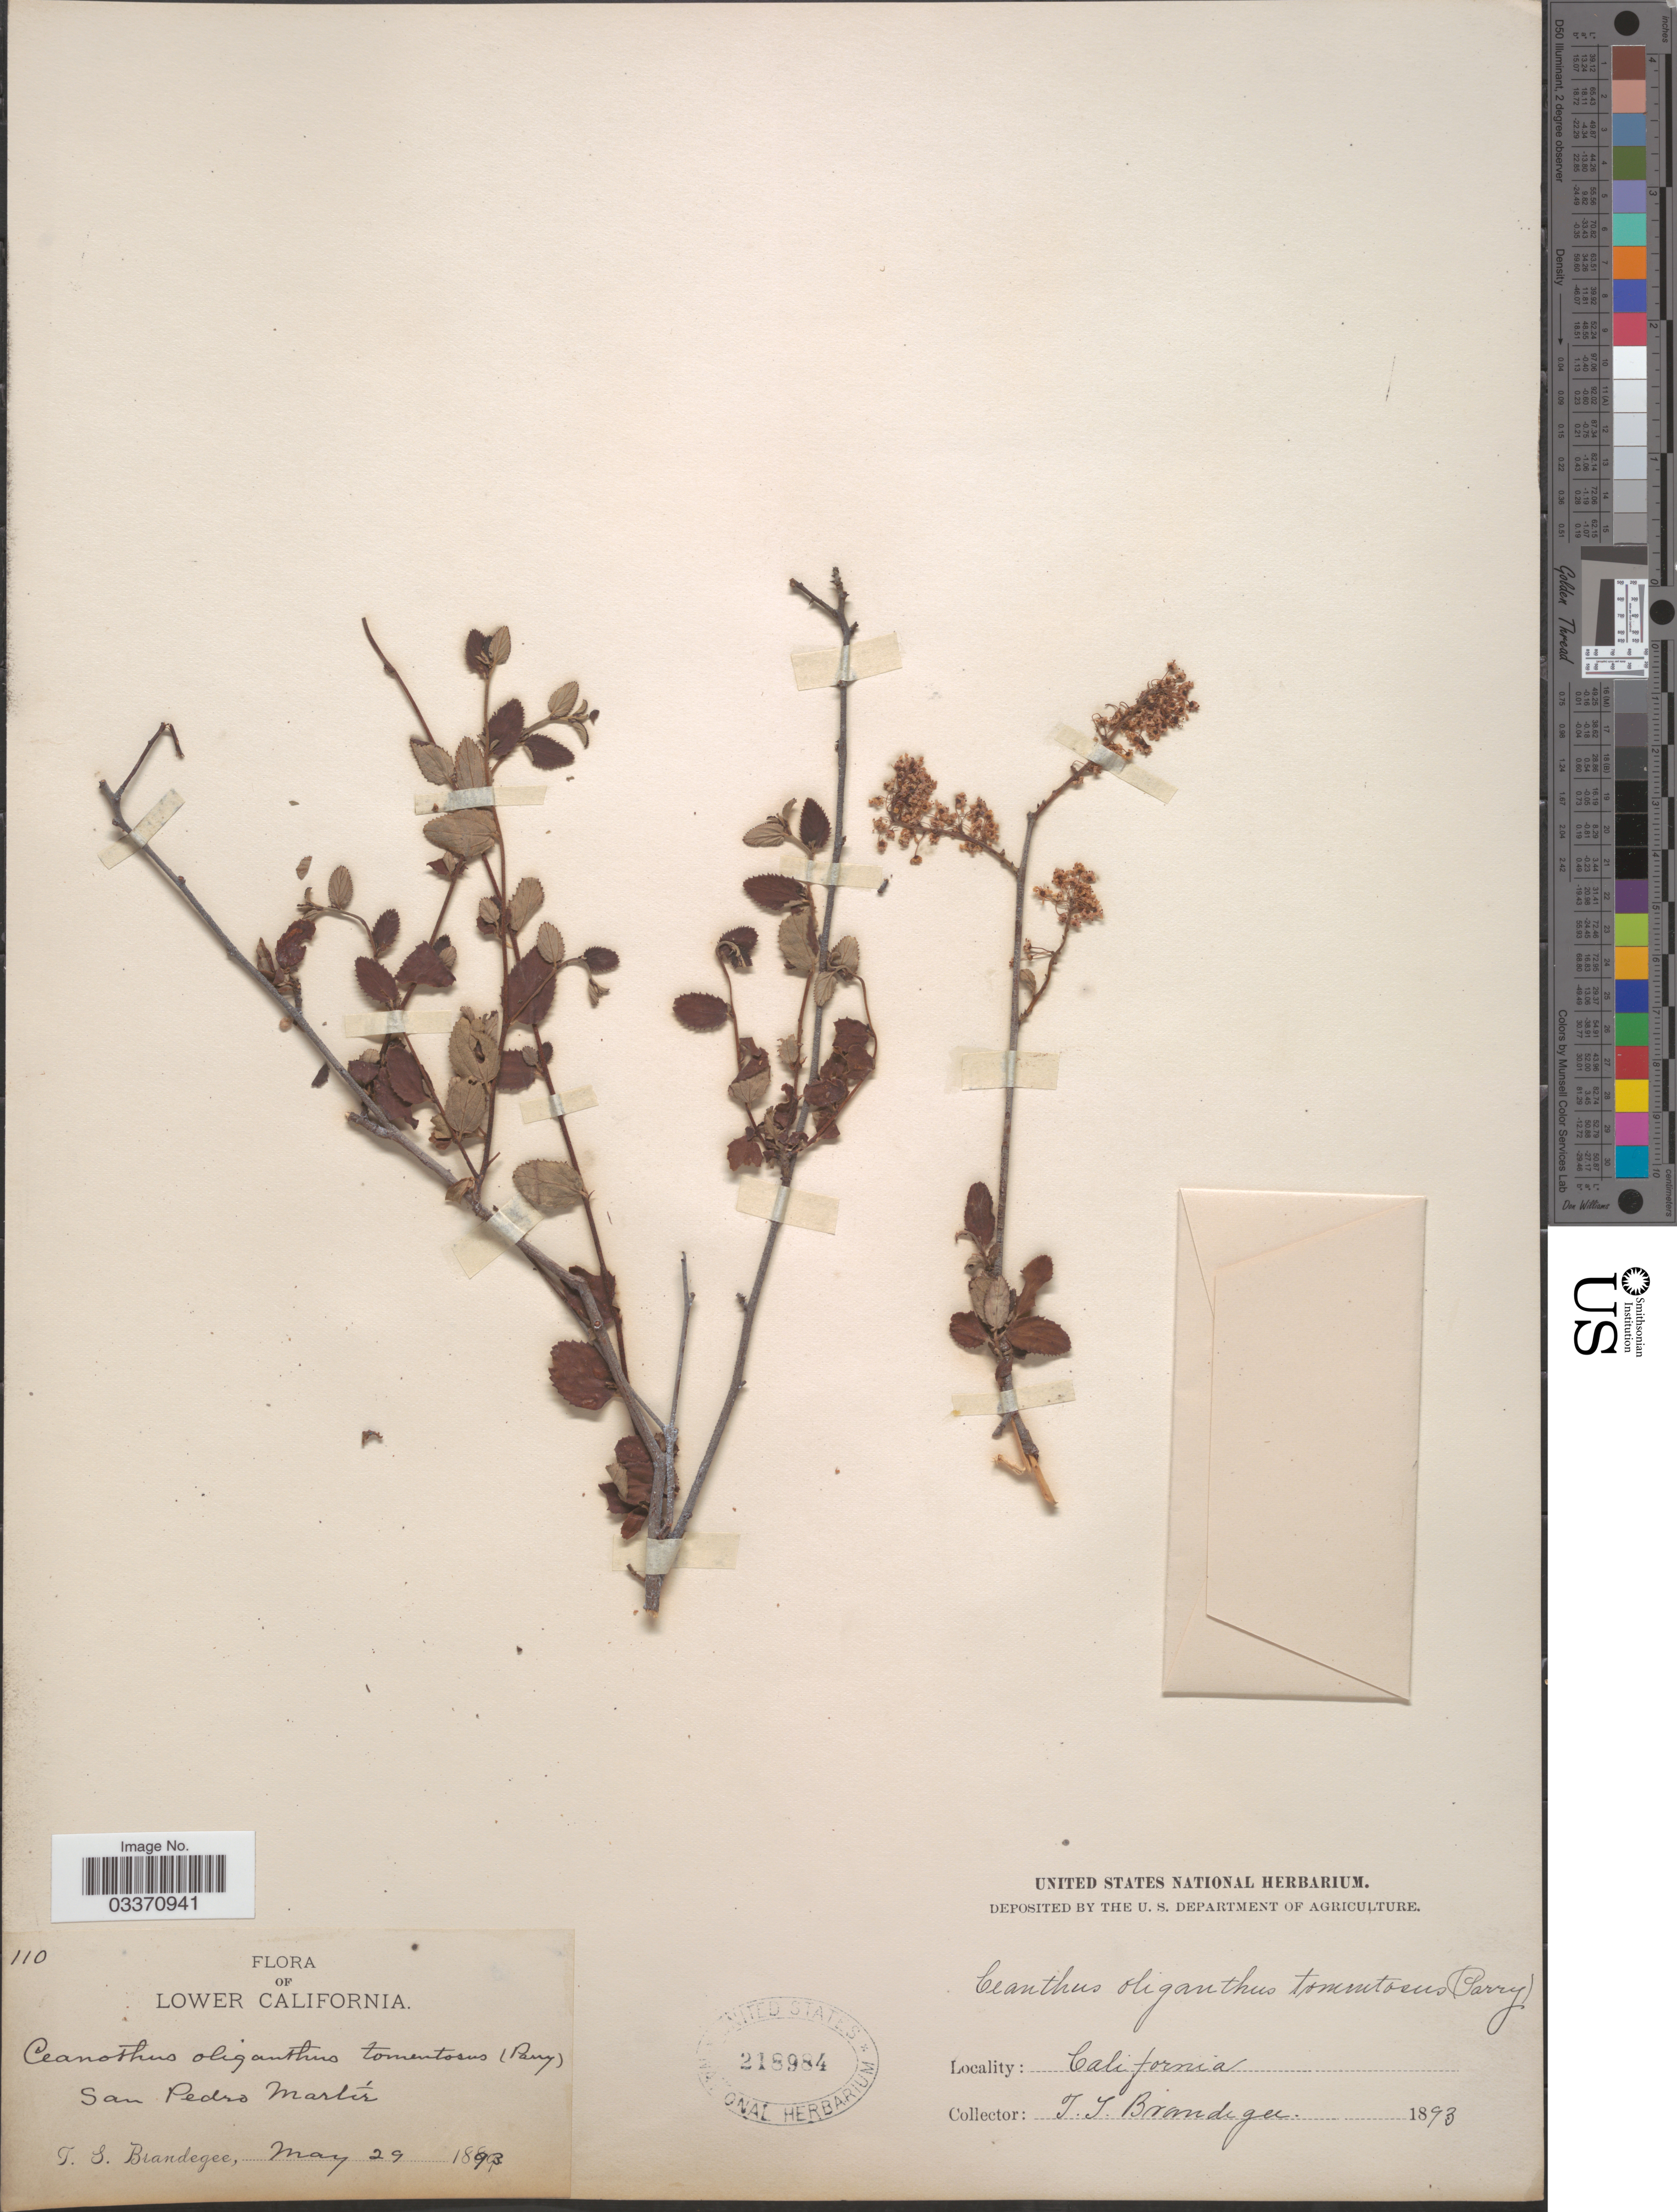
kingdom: Plantae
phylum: Tracheophyta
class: Magnoliopsida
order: Rosales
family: Rhamnaceae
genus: Ceanothus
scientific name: Ceanothus tomentosus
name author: Parry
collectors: T. S. Brandegee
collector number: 110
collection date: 1893-05-29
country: Mexico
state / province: Baja California Norte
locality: Lower California. San Pedro Martír. California [unsure placement].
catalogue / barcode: US 218984